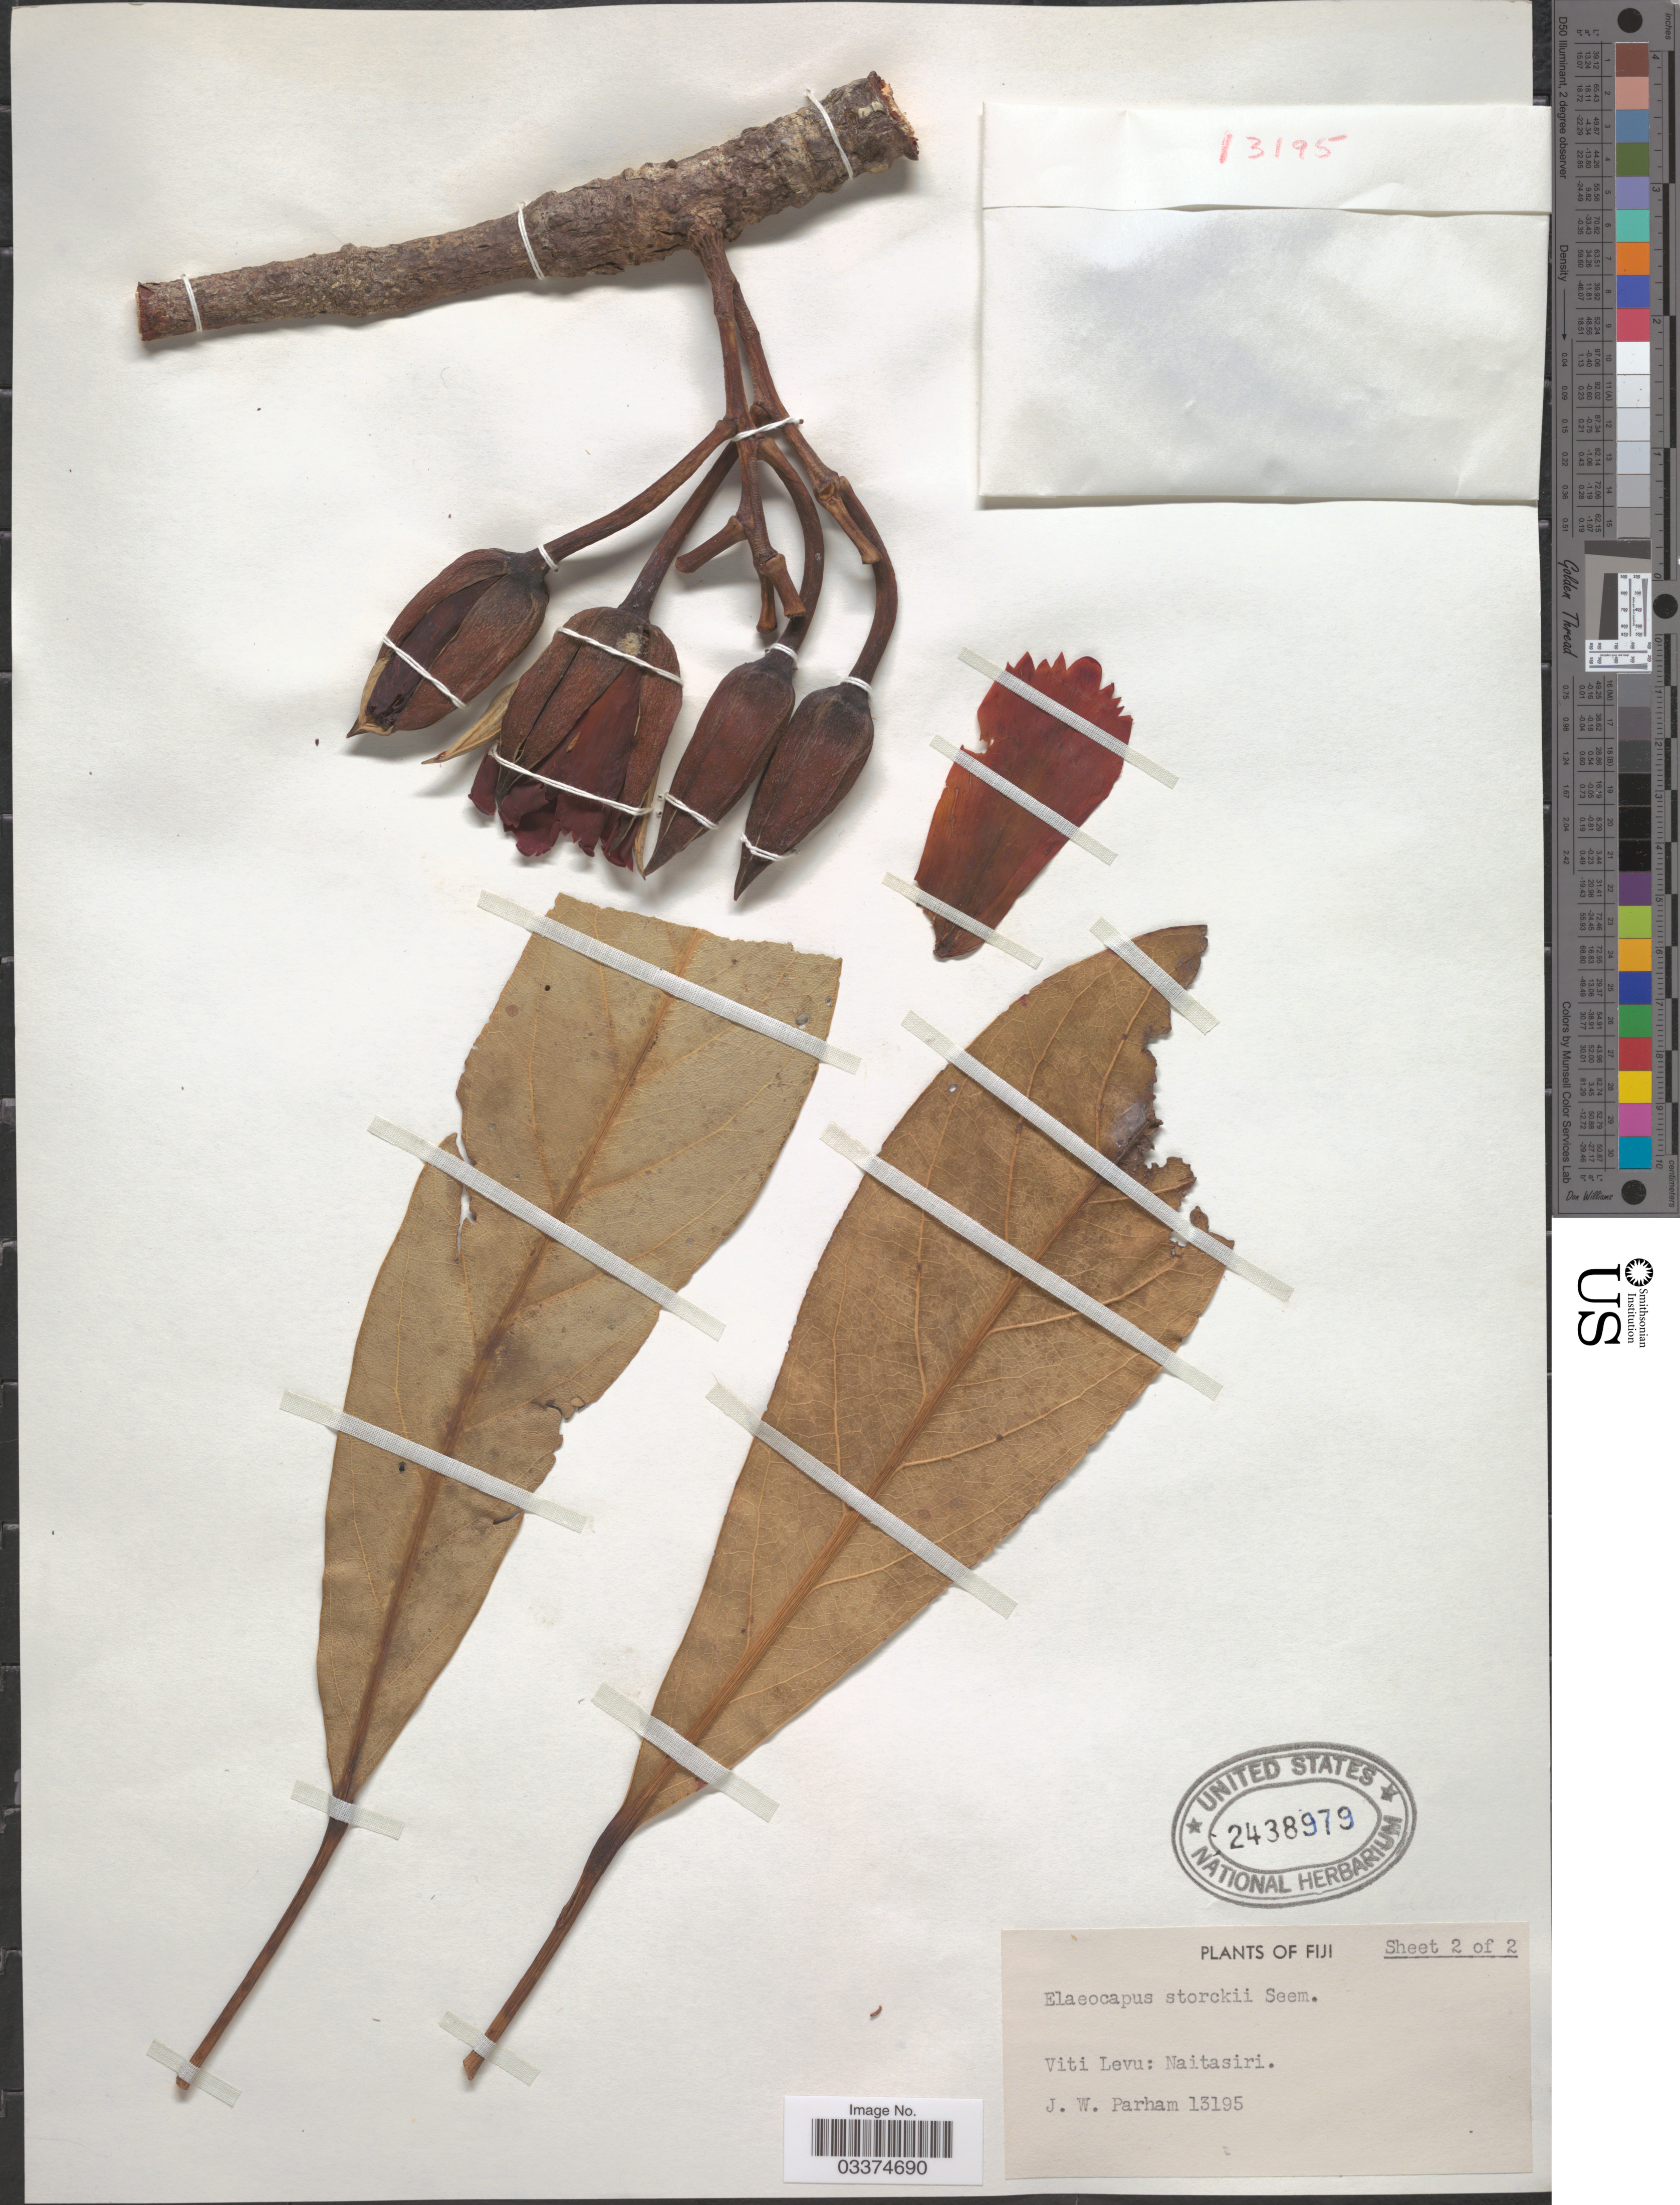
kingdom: Plantae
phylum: Tracheophyta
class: Magnoliopsida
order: Oxalidales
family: Elaeocarpaceae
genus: Elaeocarpus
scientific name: Elaeocarpus storckii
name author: Seem.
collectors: J. Parham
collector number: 13195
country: Fiji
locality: Viti Levu: Naitasiri.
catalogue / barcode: US 2438979